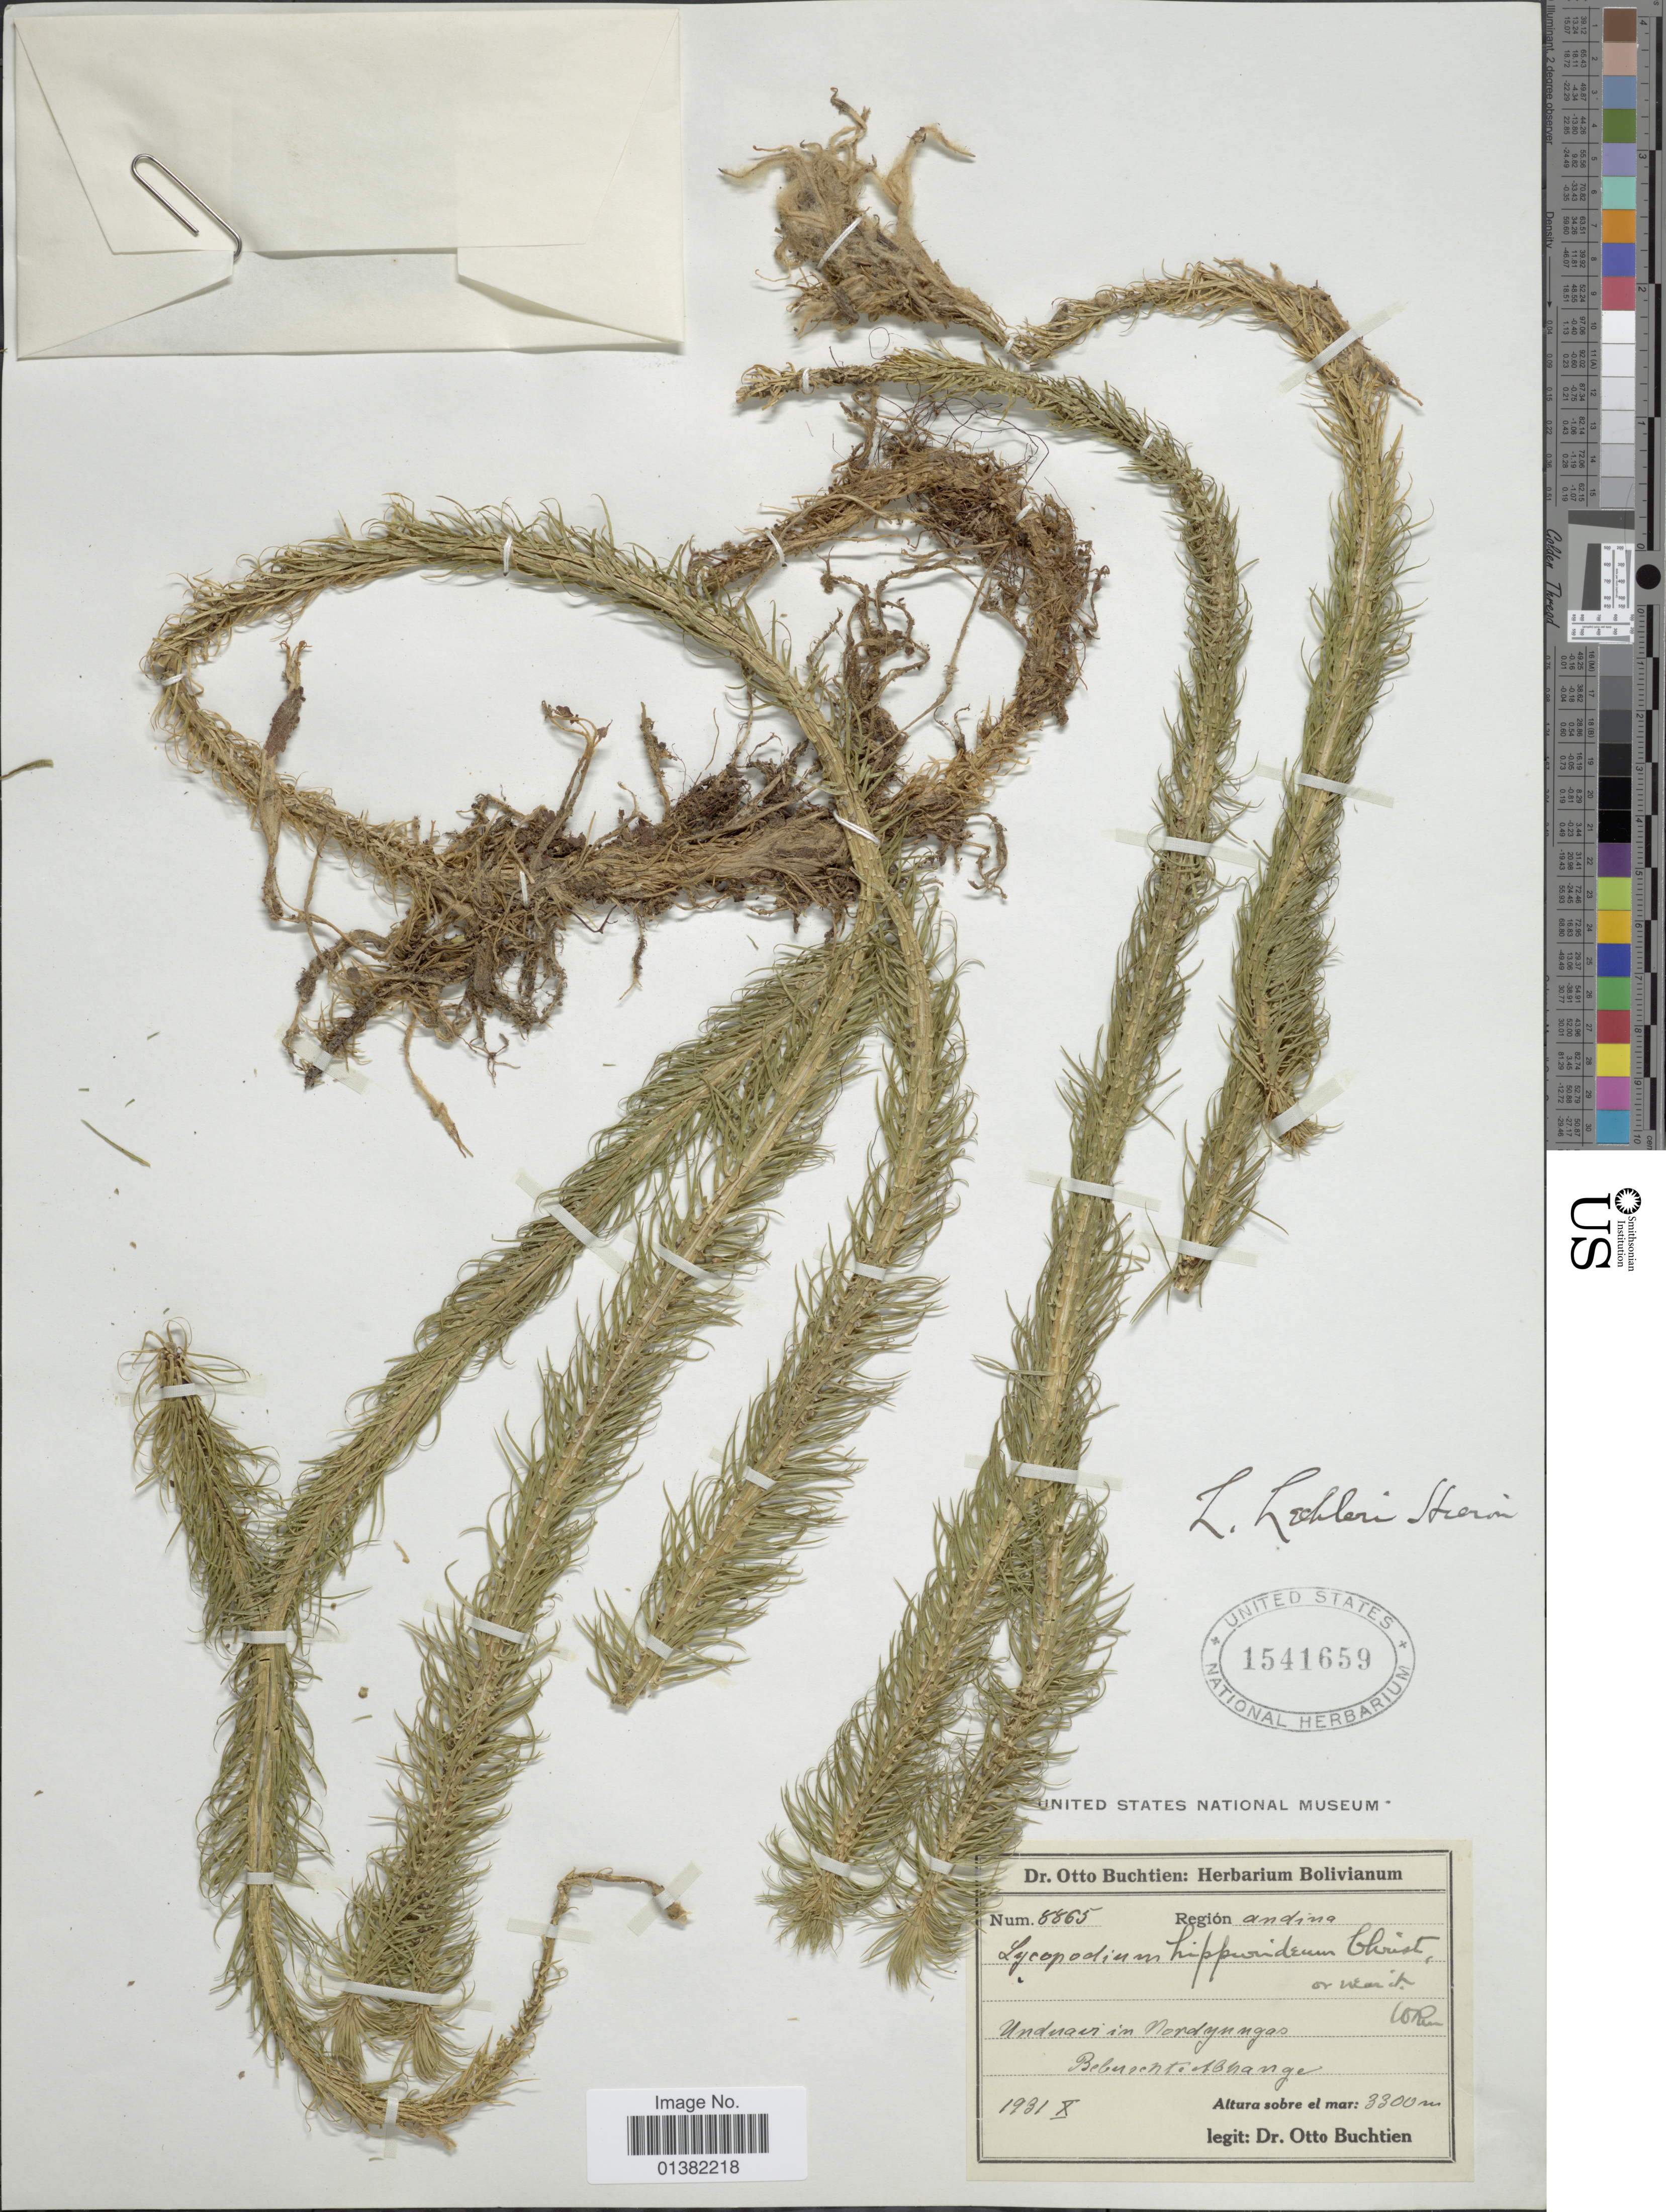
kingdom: Plantae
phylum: Tracheophyta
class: Lycopodiopsida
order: Lycopodiales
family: Lycopodiaceae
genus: Phlegmariurus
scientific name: Phlegmariurus hippurideus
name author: (Christ) B. Øllg.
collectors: O. Buchtien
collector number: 8865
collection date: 1931-10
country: Bolivia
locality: Andina, Unduavi in Nordyungas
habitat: Bebuschte Abhänge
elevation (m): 3300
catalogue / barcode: US 1541659